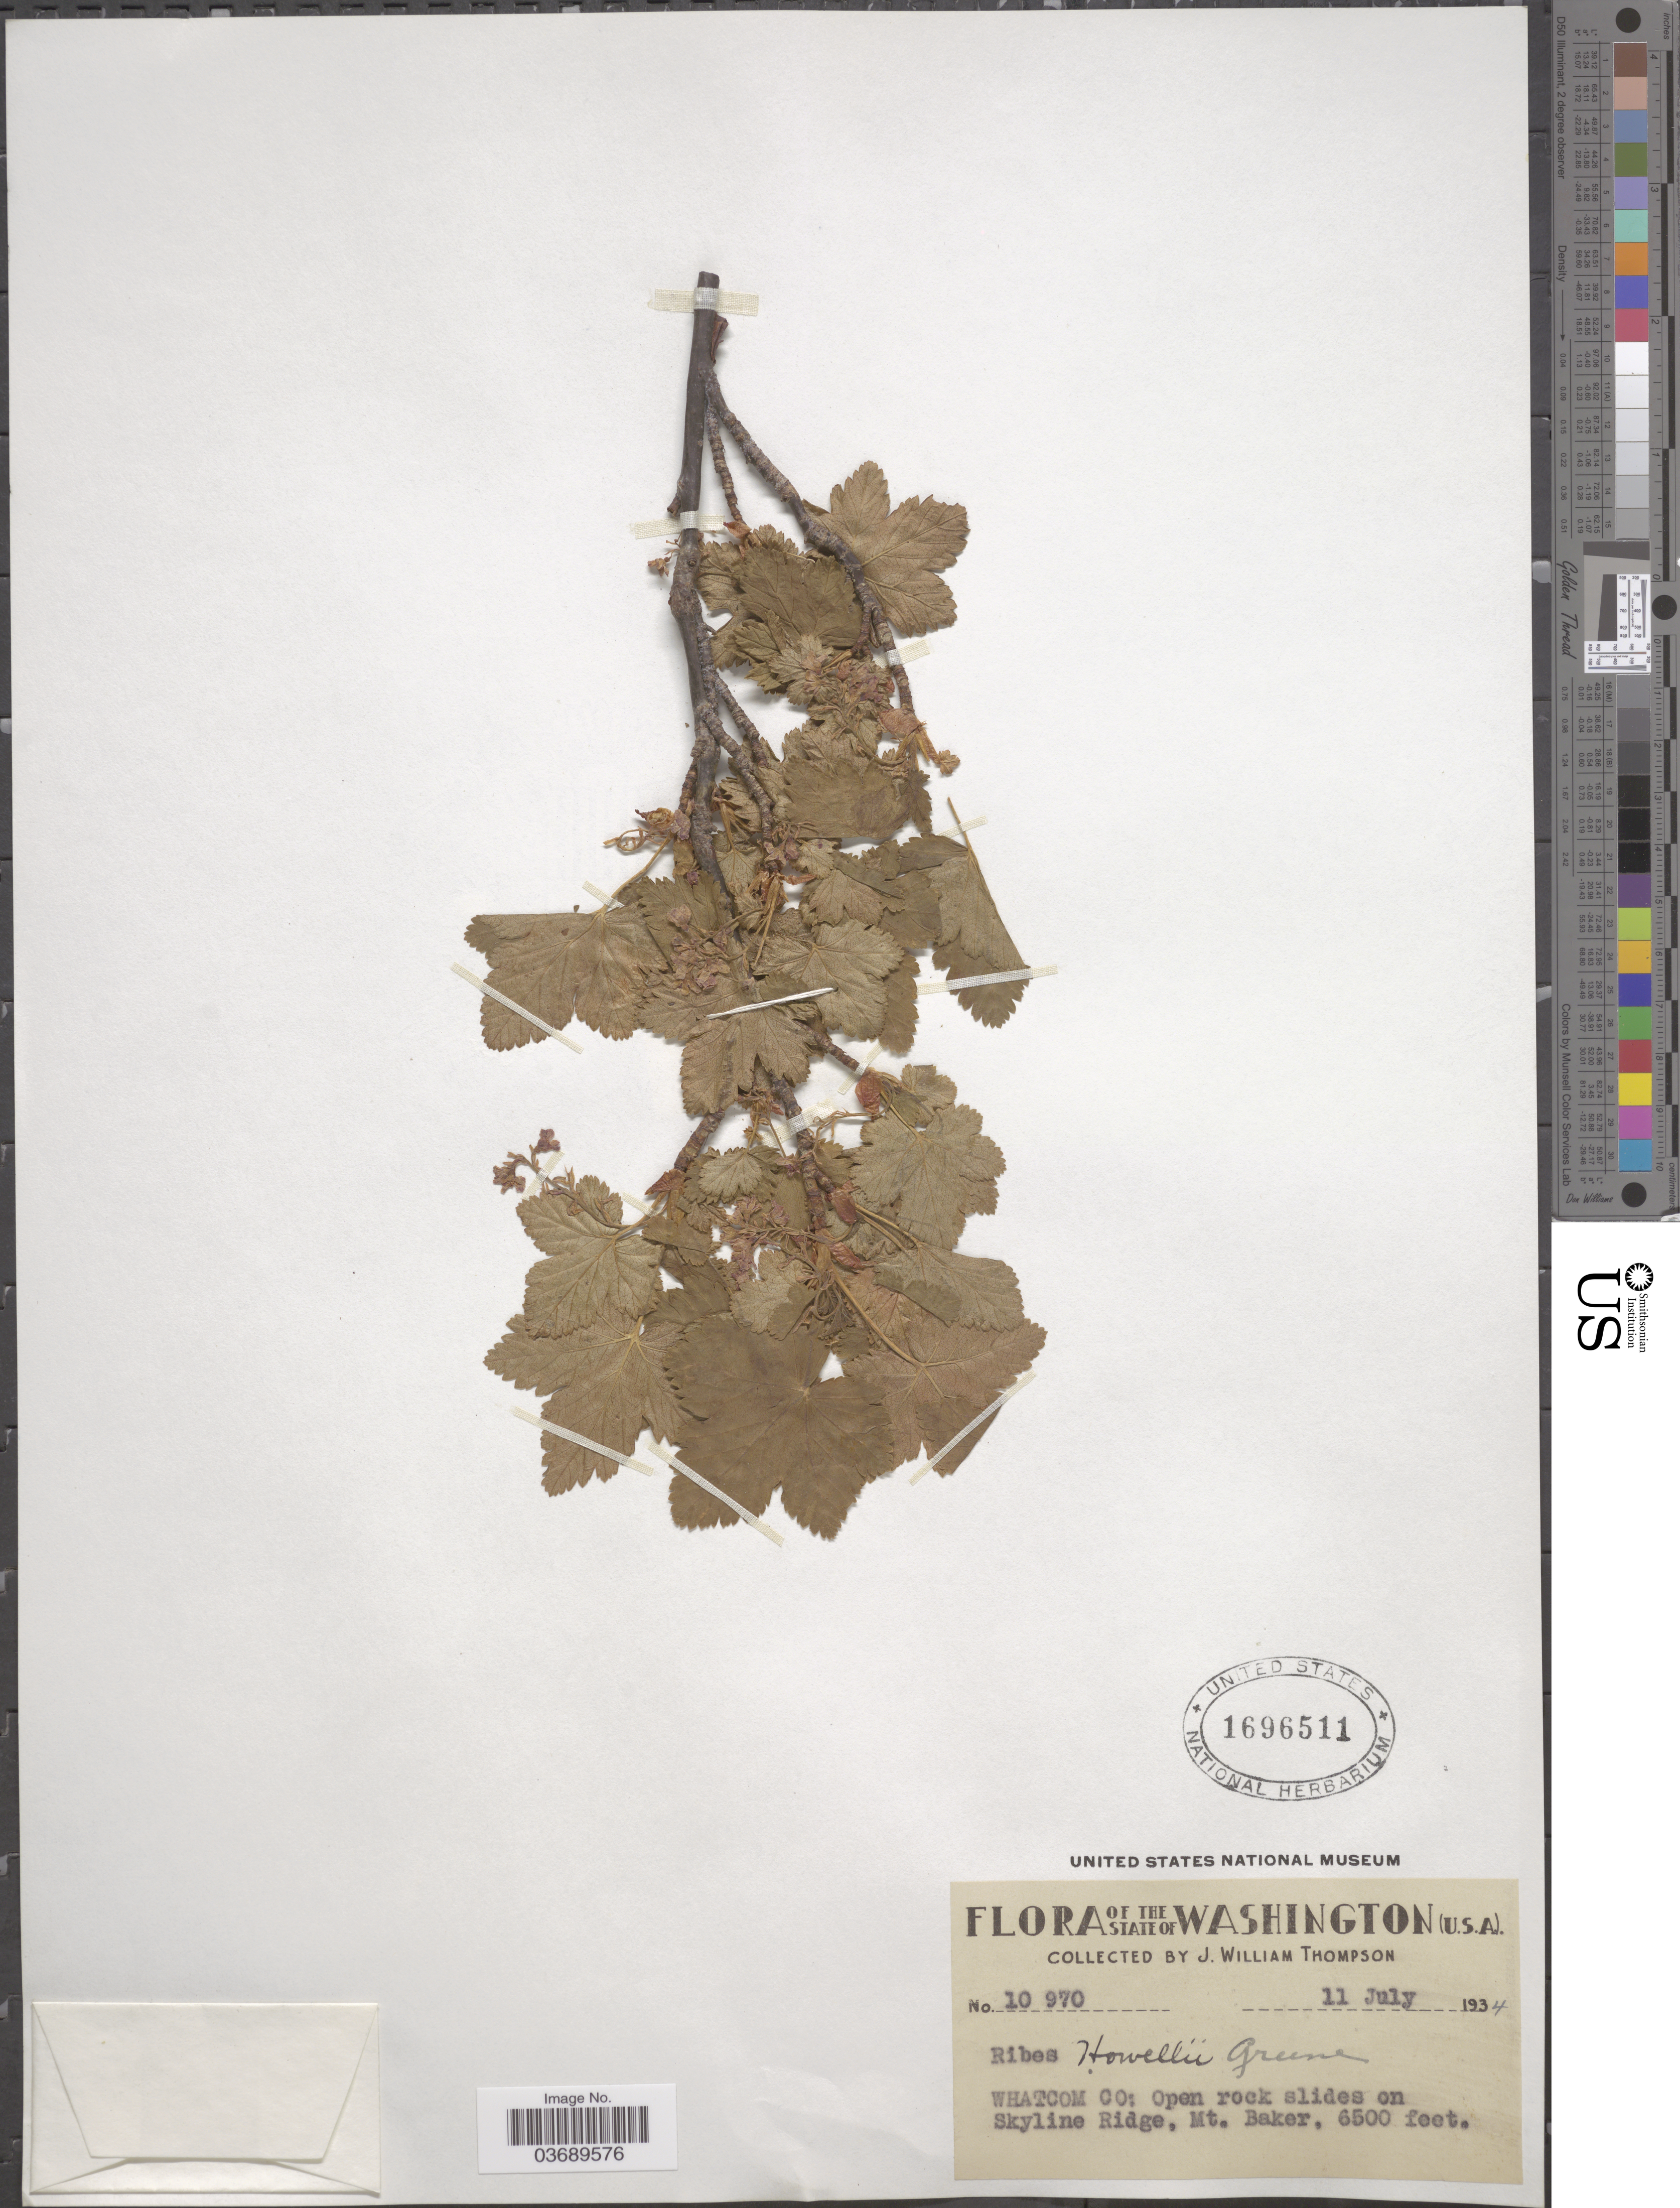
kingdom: Plantae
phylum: Tracheophyta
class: Magnoliopsida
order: Saxifragales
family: Grossulariaceae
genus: Ribes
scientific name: Ribes sp.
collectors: J. W. Thompson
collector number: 10970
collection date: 1934-07-11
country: United States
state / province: Washington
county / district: Whitman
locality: Whatcom Co: Open rock slides on Skyline Ridge, Mt. Baker.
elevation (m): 1981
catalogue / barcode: US 1696511